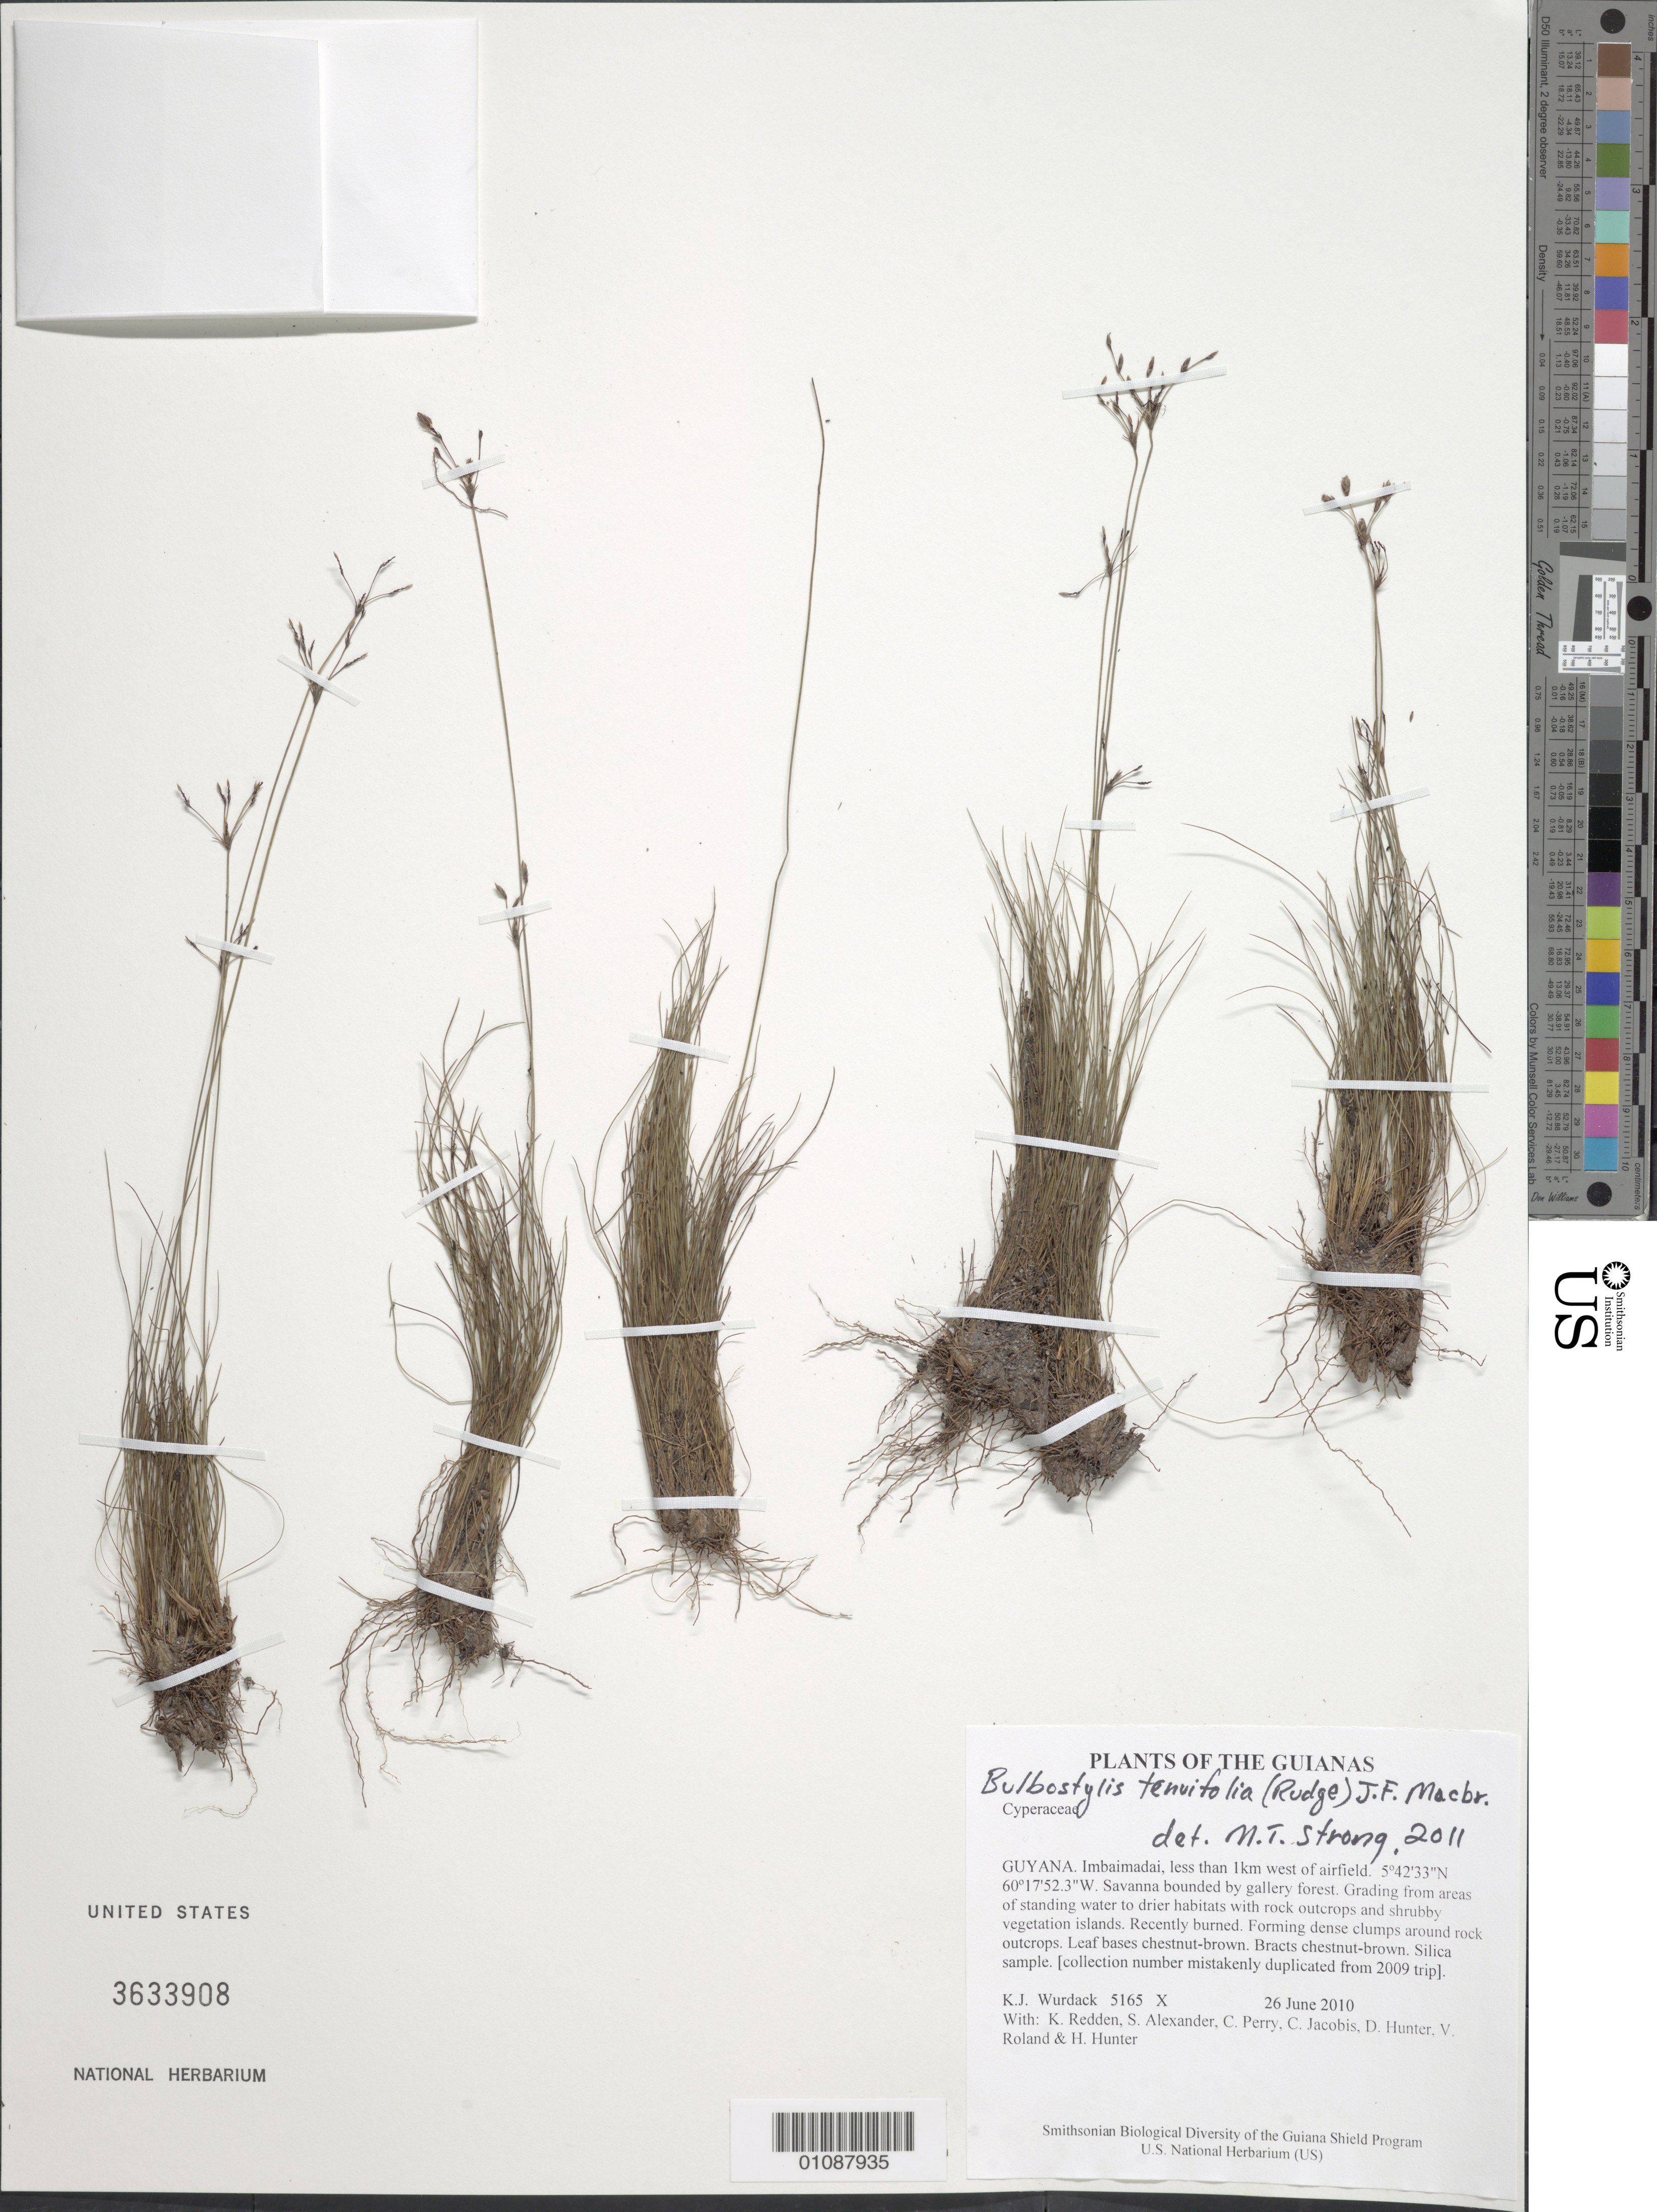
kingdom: Plantae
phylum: Tracheophyta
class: Liliopsida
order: Poales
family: Cyperaceae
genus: Bulbostylis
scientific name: Bulbostylis tenuifolia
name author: (Rudge) J.F. Macbr.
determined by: Strong, M. T., (US), Smithsonian Institution - National Museum of Natural History (UNITED STATES)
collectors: K. Wurdack, K. M. Redden, S. N. Alexander, C. Perry, C. Jacobis, D. Hunter, V. Roland & H. Hunter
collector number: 5165 X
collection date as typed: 26 June 2010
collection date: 2010-06-26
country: Guyana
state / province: Cuyuni-Mazaruni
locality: Imbaimadai, less than 1km west of airfield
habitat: Savanna bounded by gallery forest. Grading from areas of standing water to drier habitats with rock outcrops and shrubby vegetation islands. Recently burned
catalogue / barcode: US 3633908